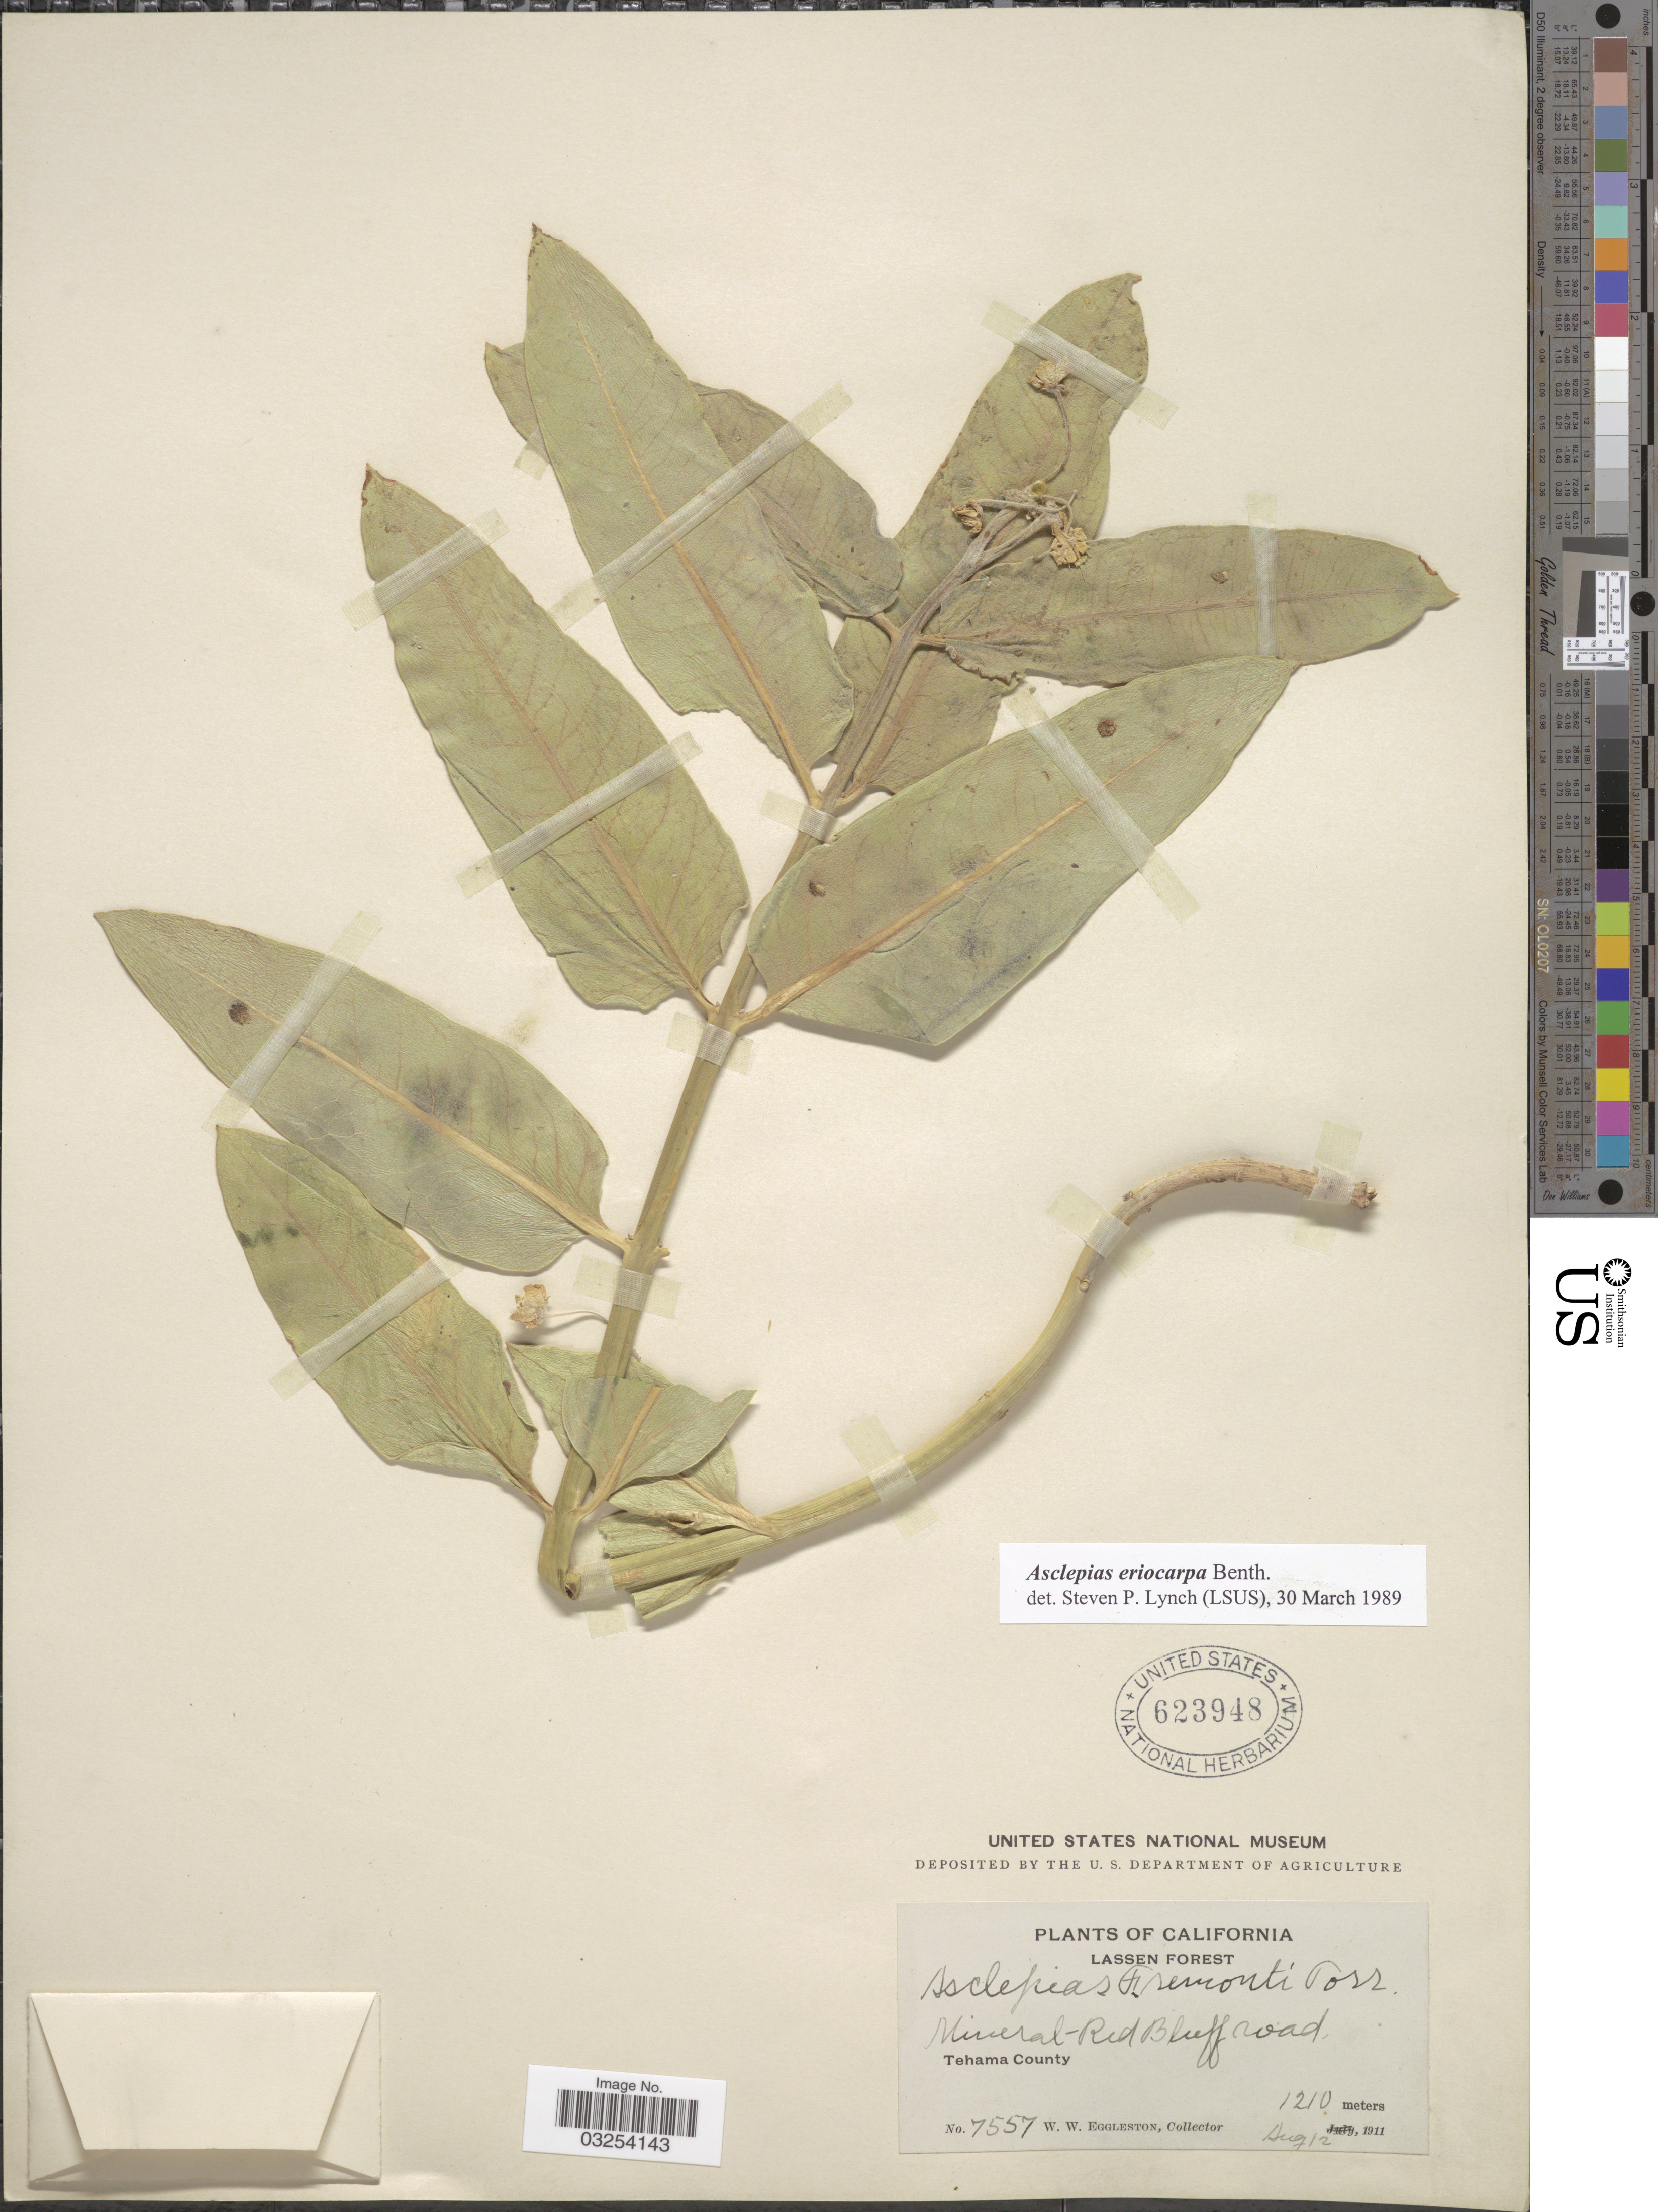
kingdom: Plantae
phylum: Tracheophyta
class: Magnoliopsida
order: Gentianales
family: Apocynaceae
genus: Asclepias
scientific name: Asclepias eriocarpa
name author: Benth.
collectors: W. W. Eggleston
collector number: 7557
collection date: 1911-08-12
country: United States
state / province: California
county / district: Tehama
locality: Lassen Forest. Mineral-Red Bluff road. Tehama County.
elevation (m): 1210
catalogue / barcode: US 623948